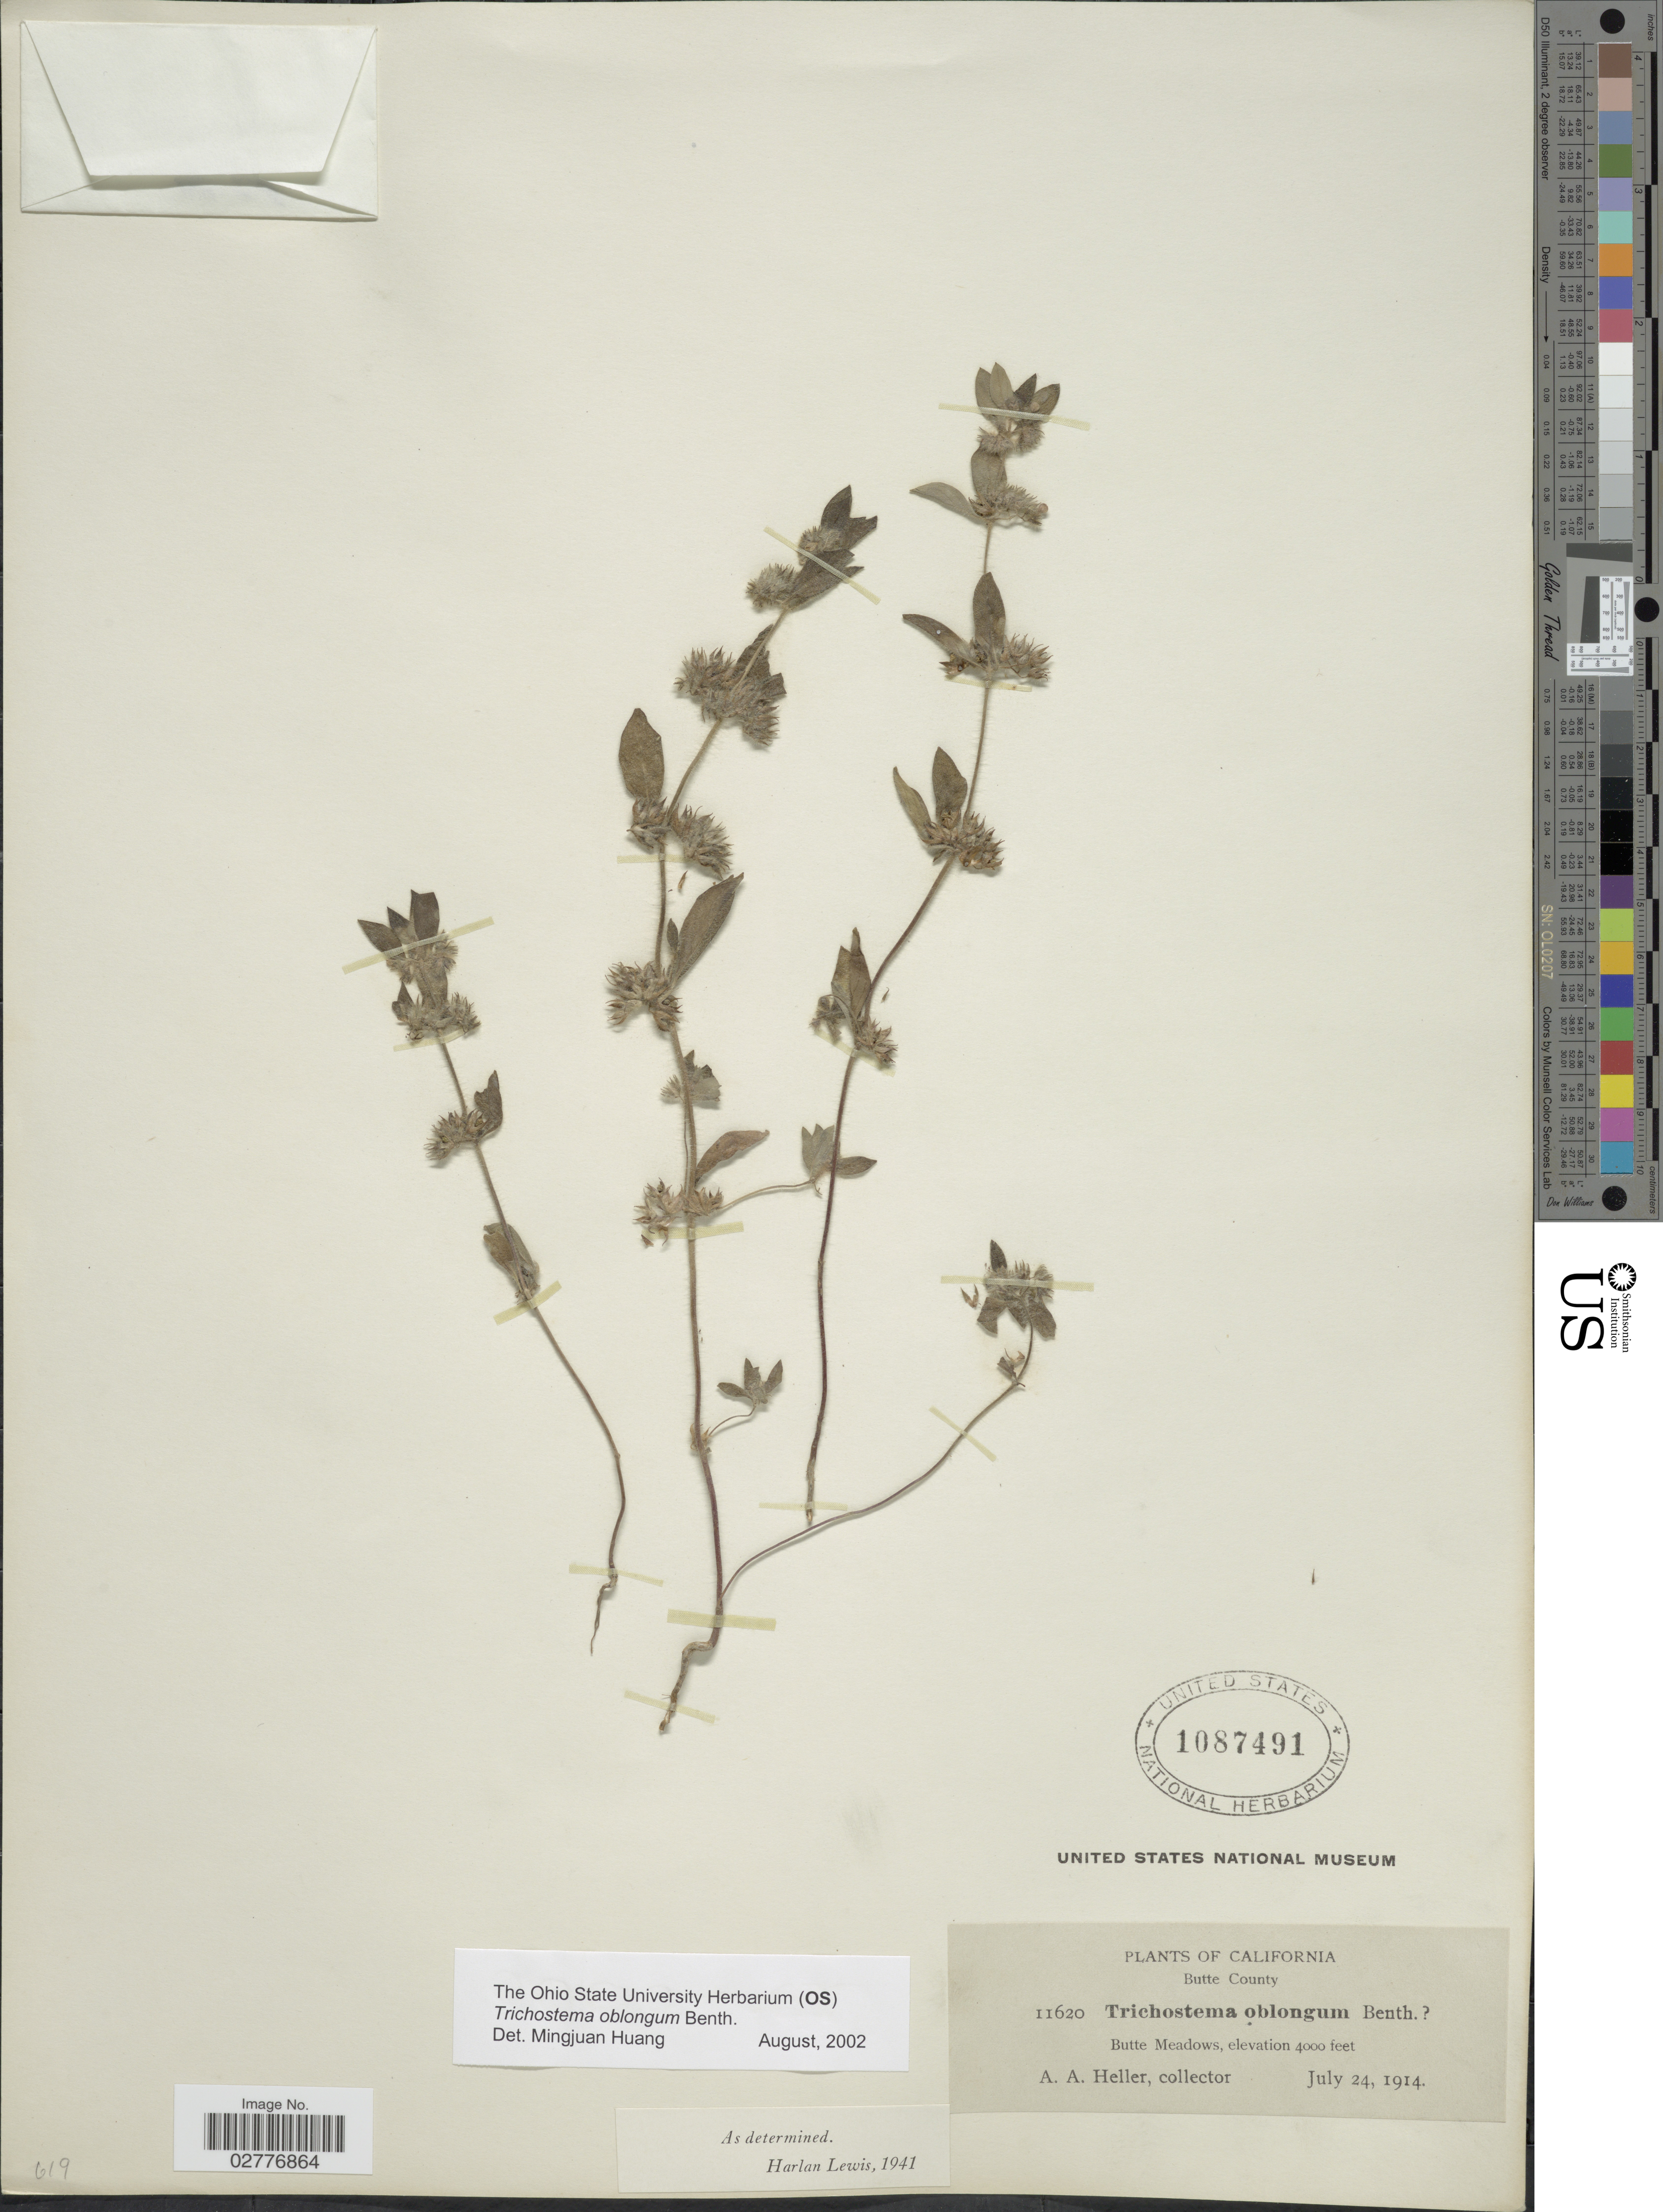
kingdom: Plantae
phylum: Tracheophyta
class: Magnoliopsida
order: Lamiales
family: Lamiaceae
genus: Trichostema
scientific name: Trichostema oblongum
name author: Benth.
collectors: A. A. Heller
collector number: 11620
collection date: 1914-07-24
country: United States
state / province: California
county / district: Butte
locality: Butte County. Butte Meadows.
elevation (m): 1219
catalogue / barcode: US 1087491